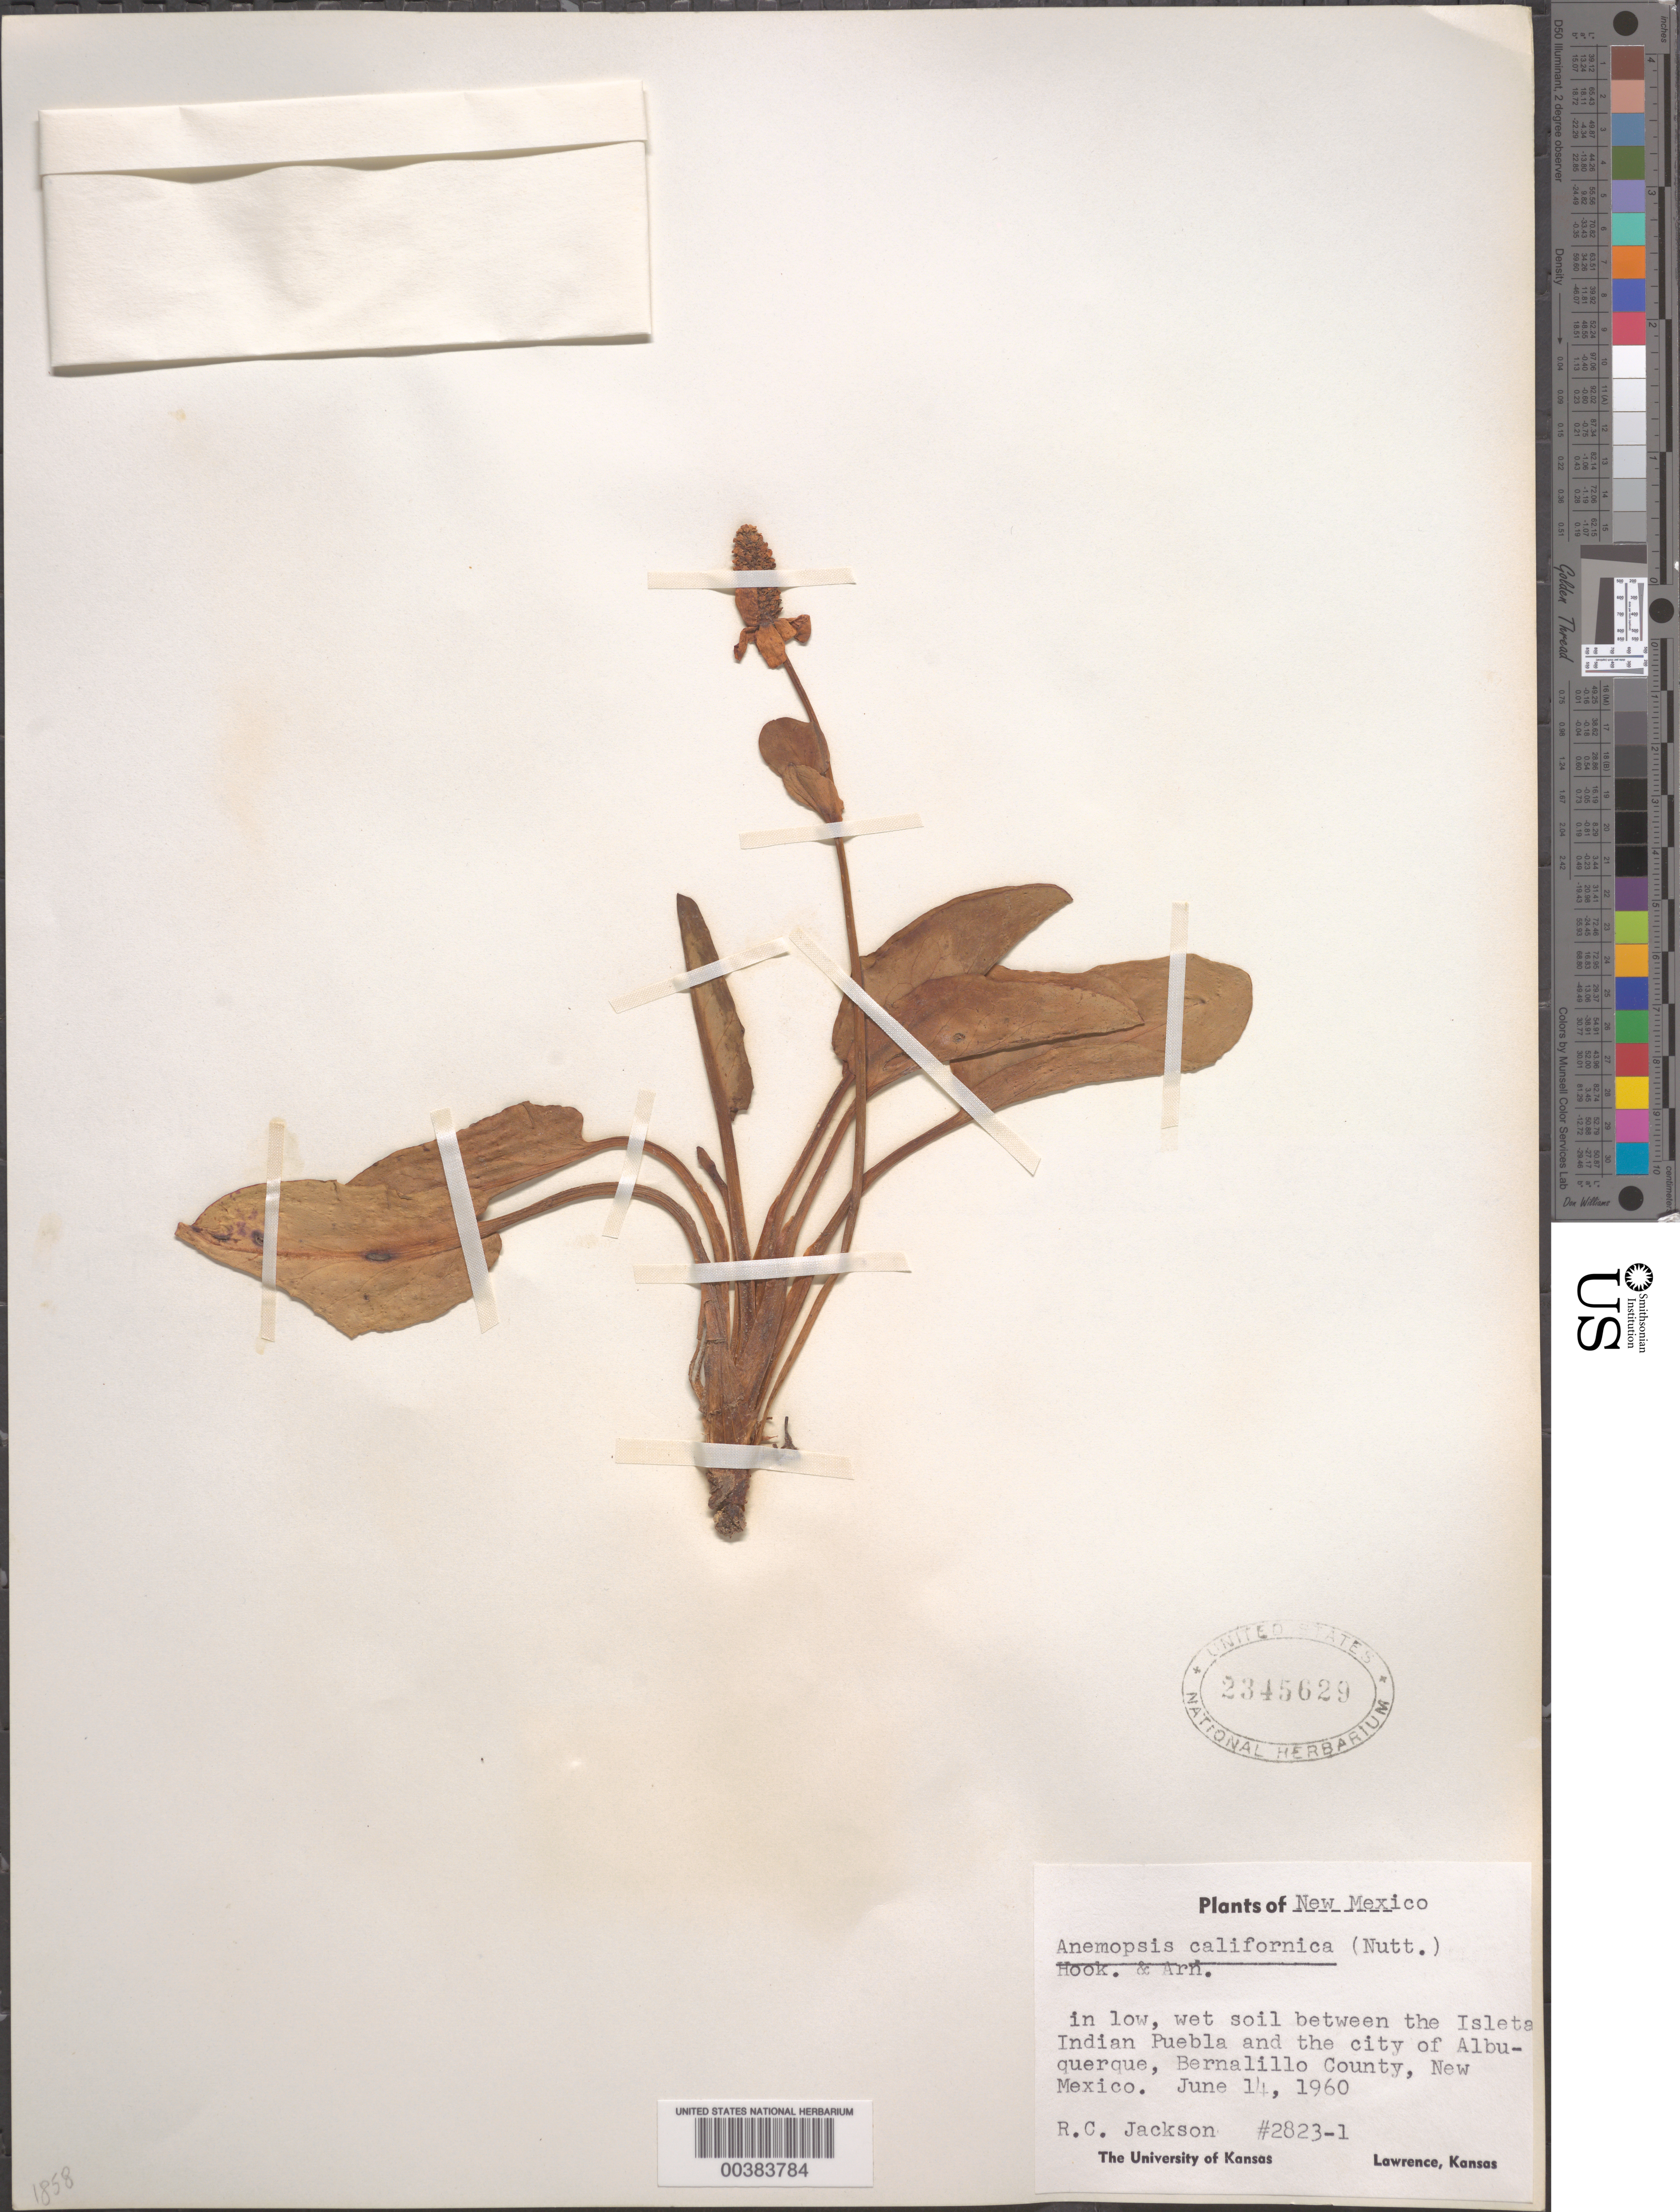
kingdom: Plantae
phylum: Tracheophyta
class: Magnoliopsida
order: Piperales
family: Saururaceae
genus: Anemopsis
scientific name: Anemopsis californica var. typica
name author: Kelso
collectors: R. C. Jackson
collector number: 2823-1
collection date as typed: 14 Jun 1960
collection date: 1960-06-14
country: United States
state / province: New Mexico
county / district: Bernalillo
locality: Between isleta indian puebla and albuquerque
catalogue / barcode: US 2345629